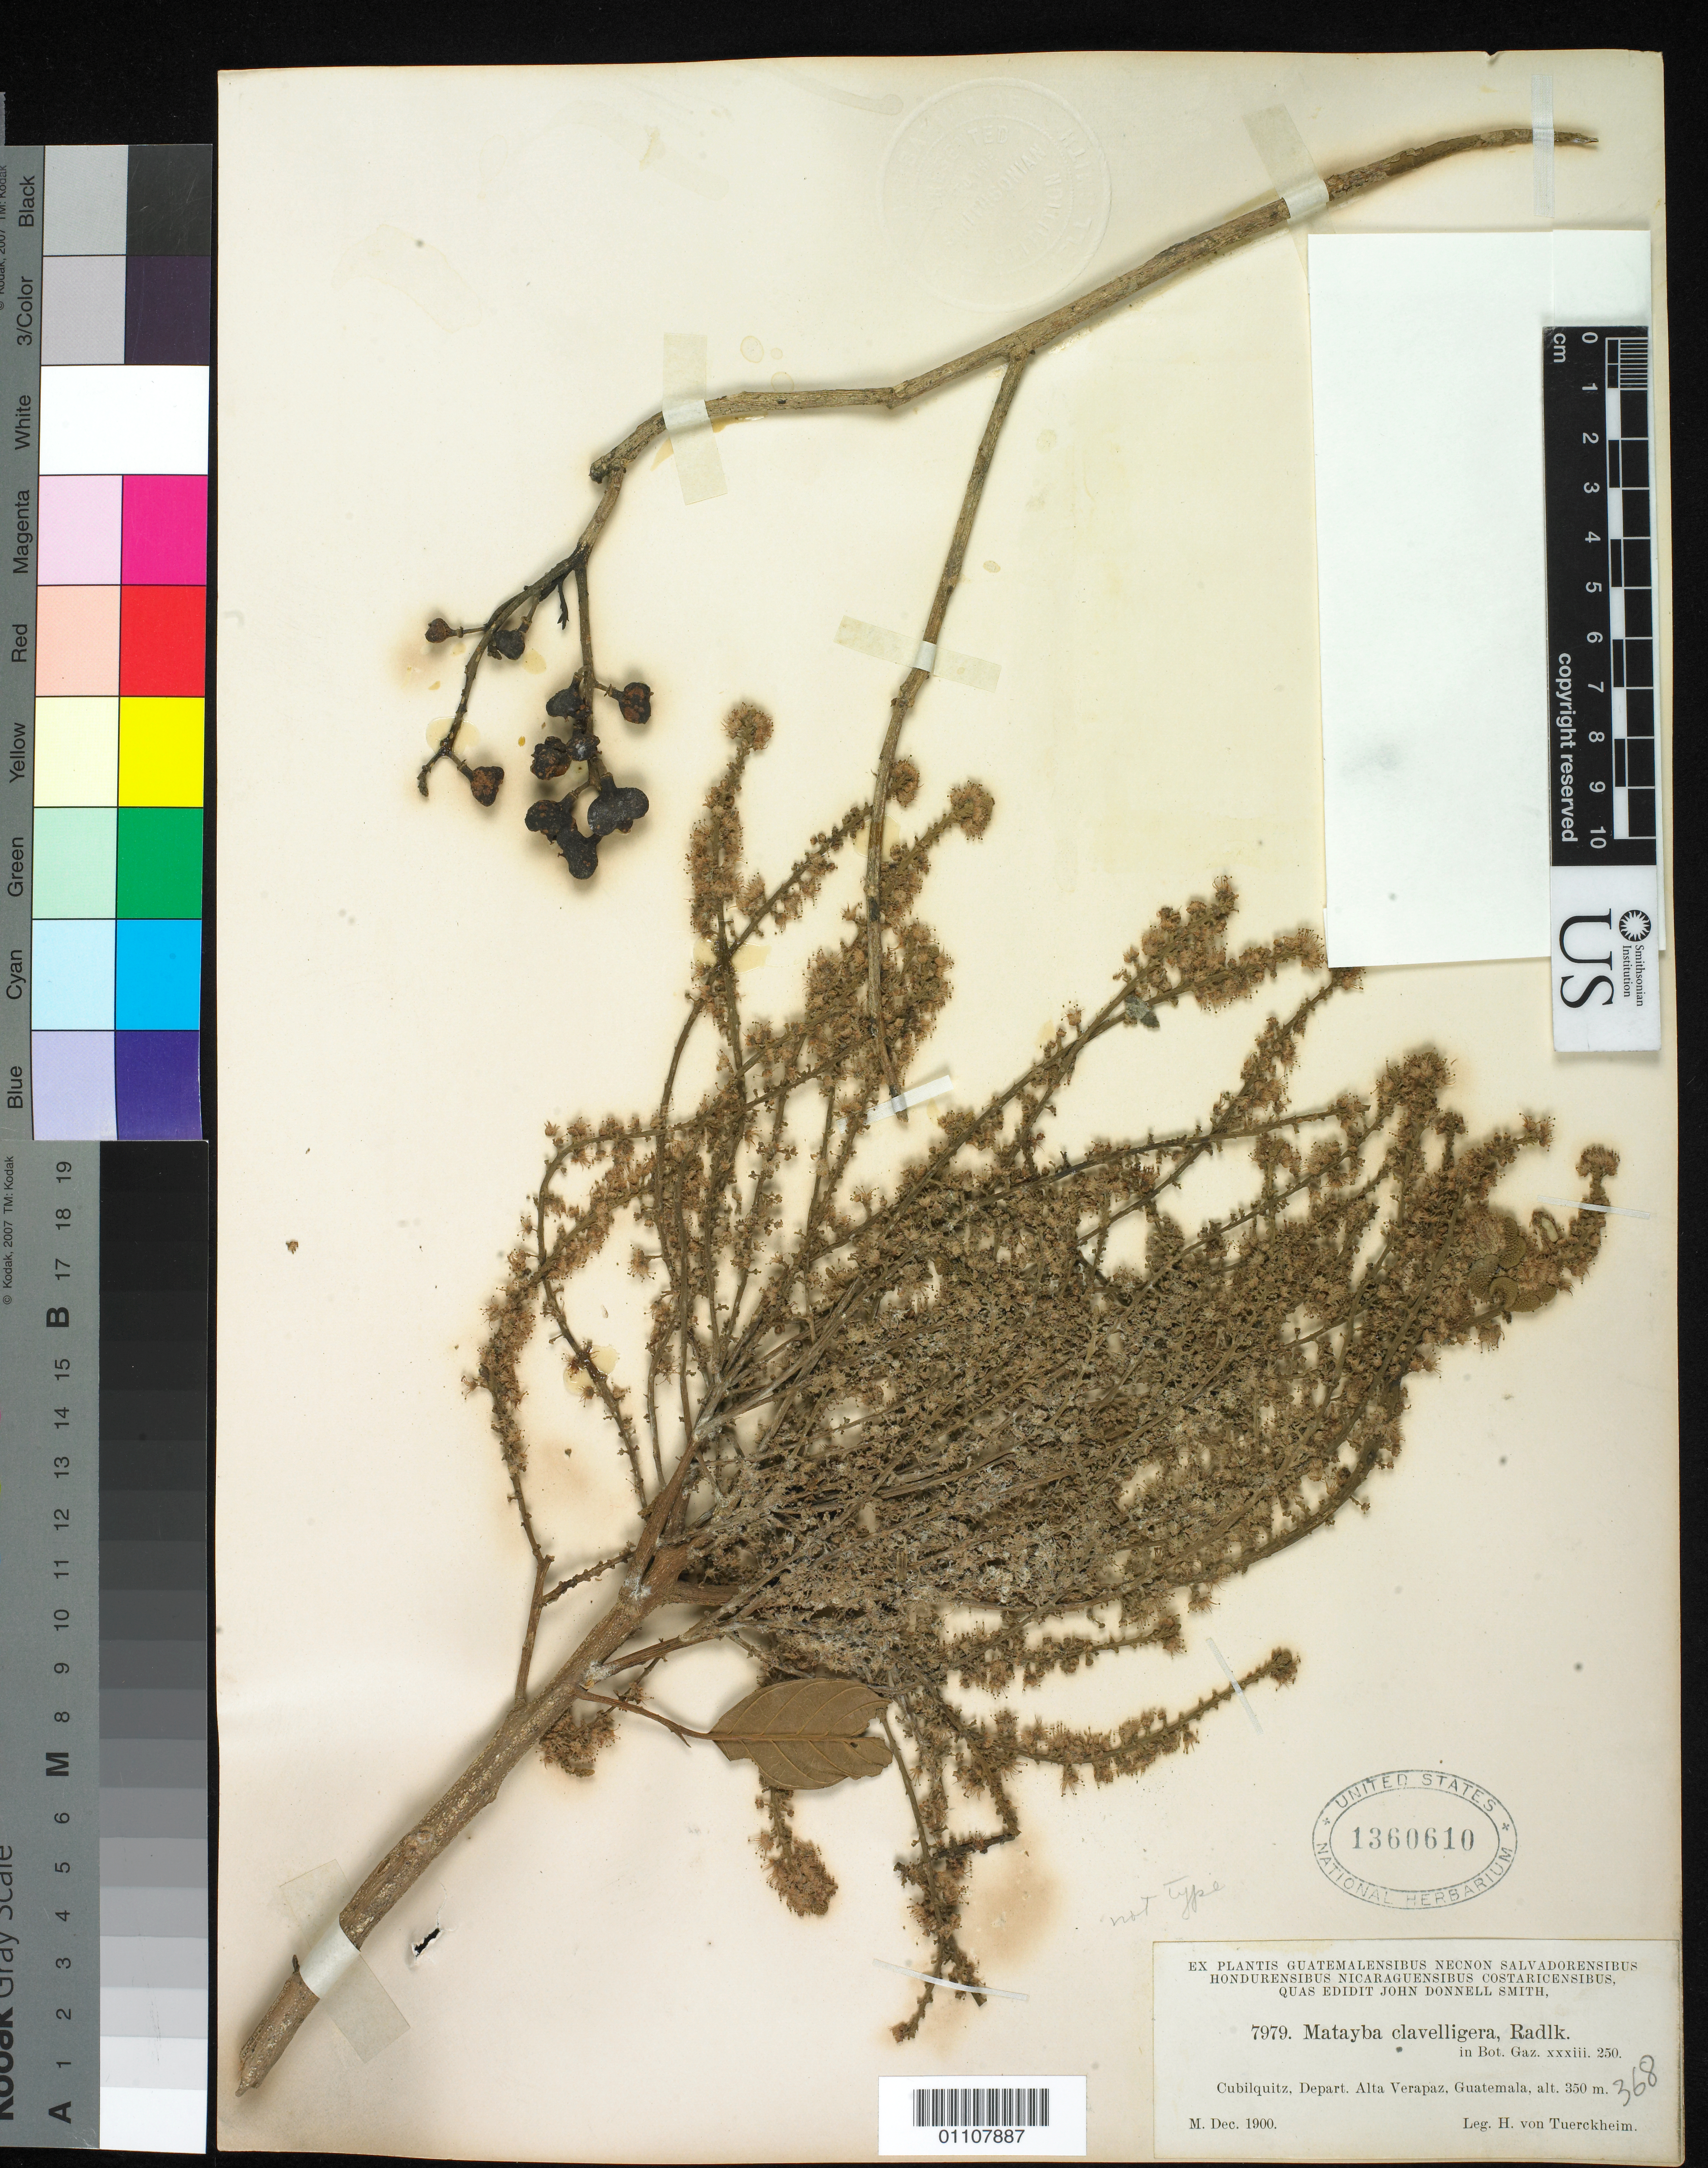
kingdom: Plantae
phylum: Tracheophyta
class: Magnoliopsida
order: Sapindales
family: Sapindaceae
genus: Matayba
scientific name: Matayba clavelligera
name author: Radlk.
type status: Isosyntype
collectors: H. von Türckheim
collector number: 7979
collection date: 1900-12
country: Guatemala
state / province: Alta Verapaz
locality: Cubilquitz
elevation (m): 350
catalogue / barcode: US 1360610